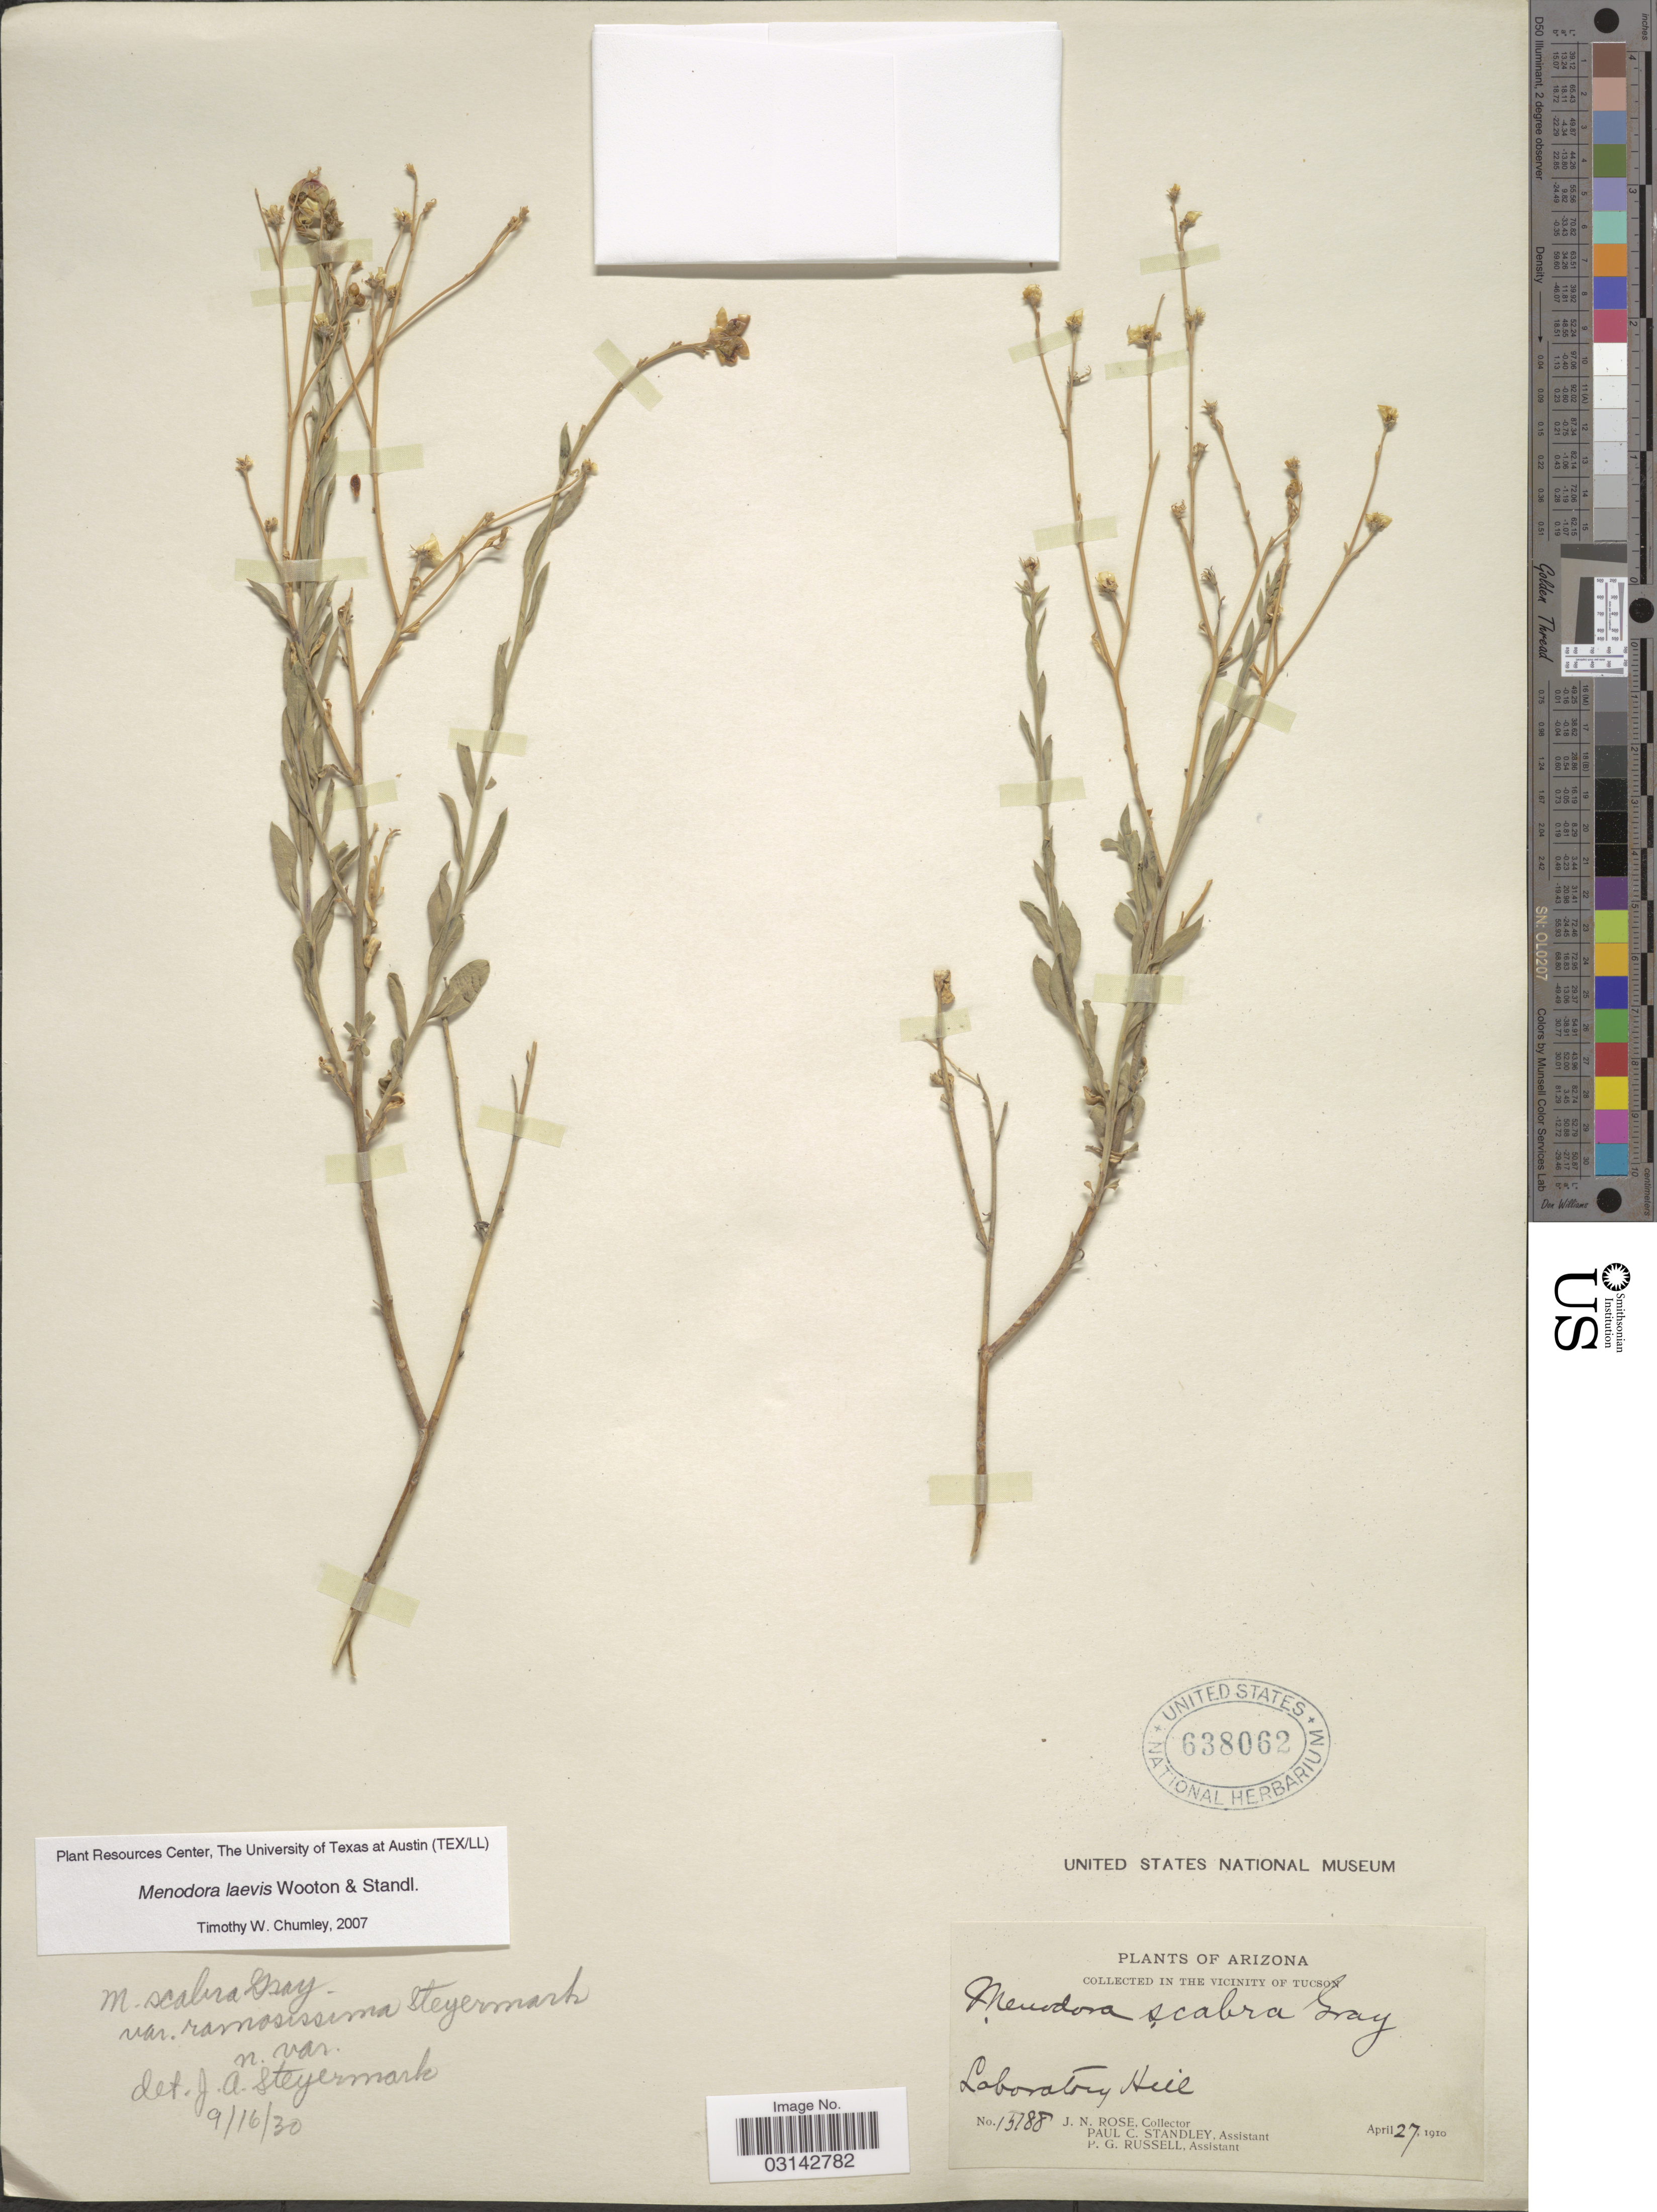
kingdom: Plantae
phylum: Tracheophyta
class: Magnoliopsida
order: Lamiales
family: Oleaceae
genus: Menodora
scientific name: Menodora laevis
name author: Wooton & Standl.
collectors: J. N. Rose, P. C. Standley & P. G. Russell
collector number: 15188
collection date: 1910-04-27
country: United States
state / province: Arizona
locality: Vicinity of Tucson. Laboratory Hill.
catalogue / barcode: US 638062